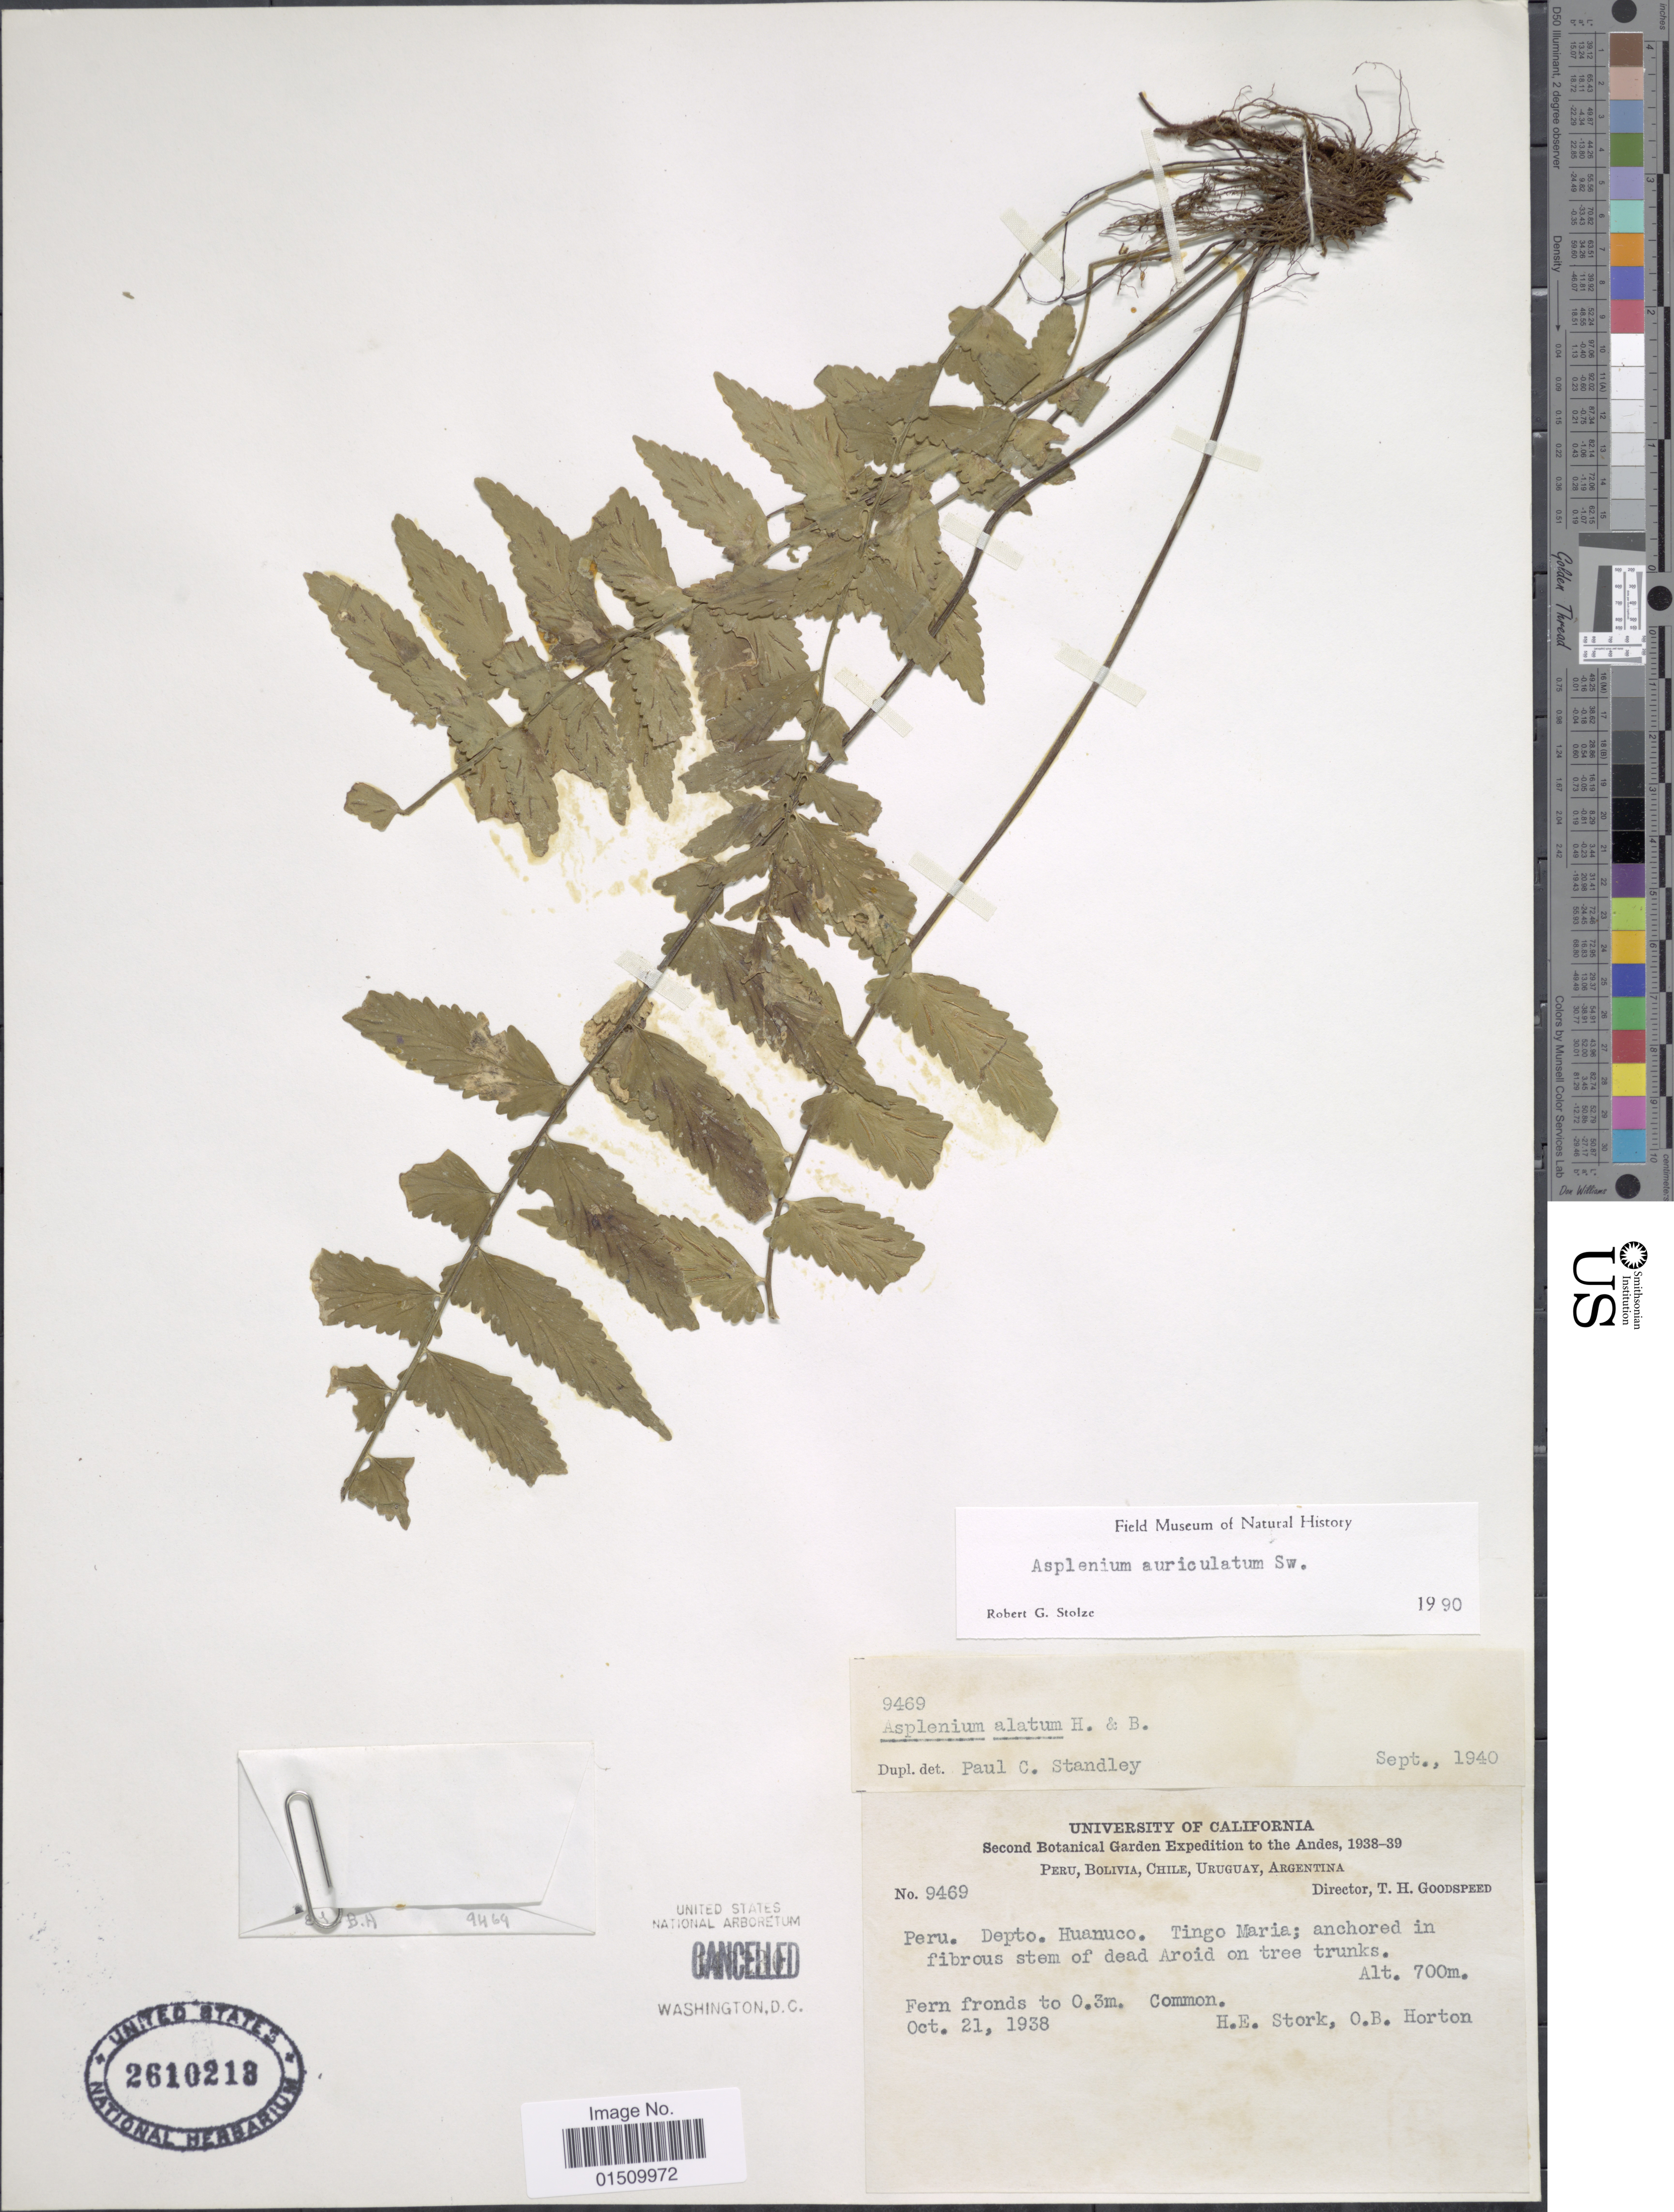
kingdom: Plantae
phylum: Tracheophyta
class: Polypodiopsida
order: Polypodiales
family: Aspleniaceae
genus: Asplenium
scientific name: Asplenium auriculatum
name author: Sw.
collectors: H. E. Stork & O. B. Horton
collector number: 9469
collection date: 1938-10-21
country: Peru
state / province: Huánuco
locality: Peru, Dept. Huanuco, Tingo Maria.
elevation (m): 700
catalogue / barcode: US 2610218